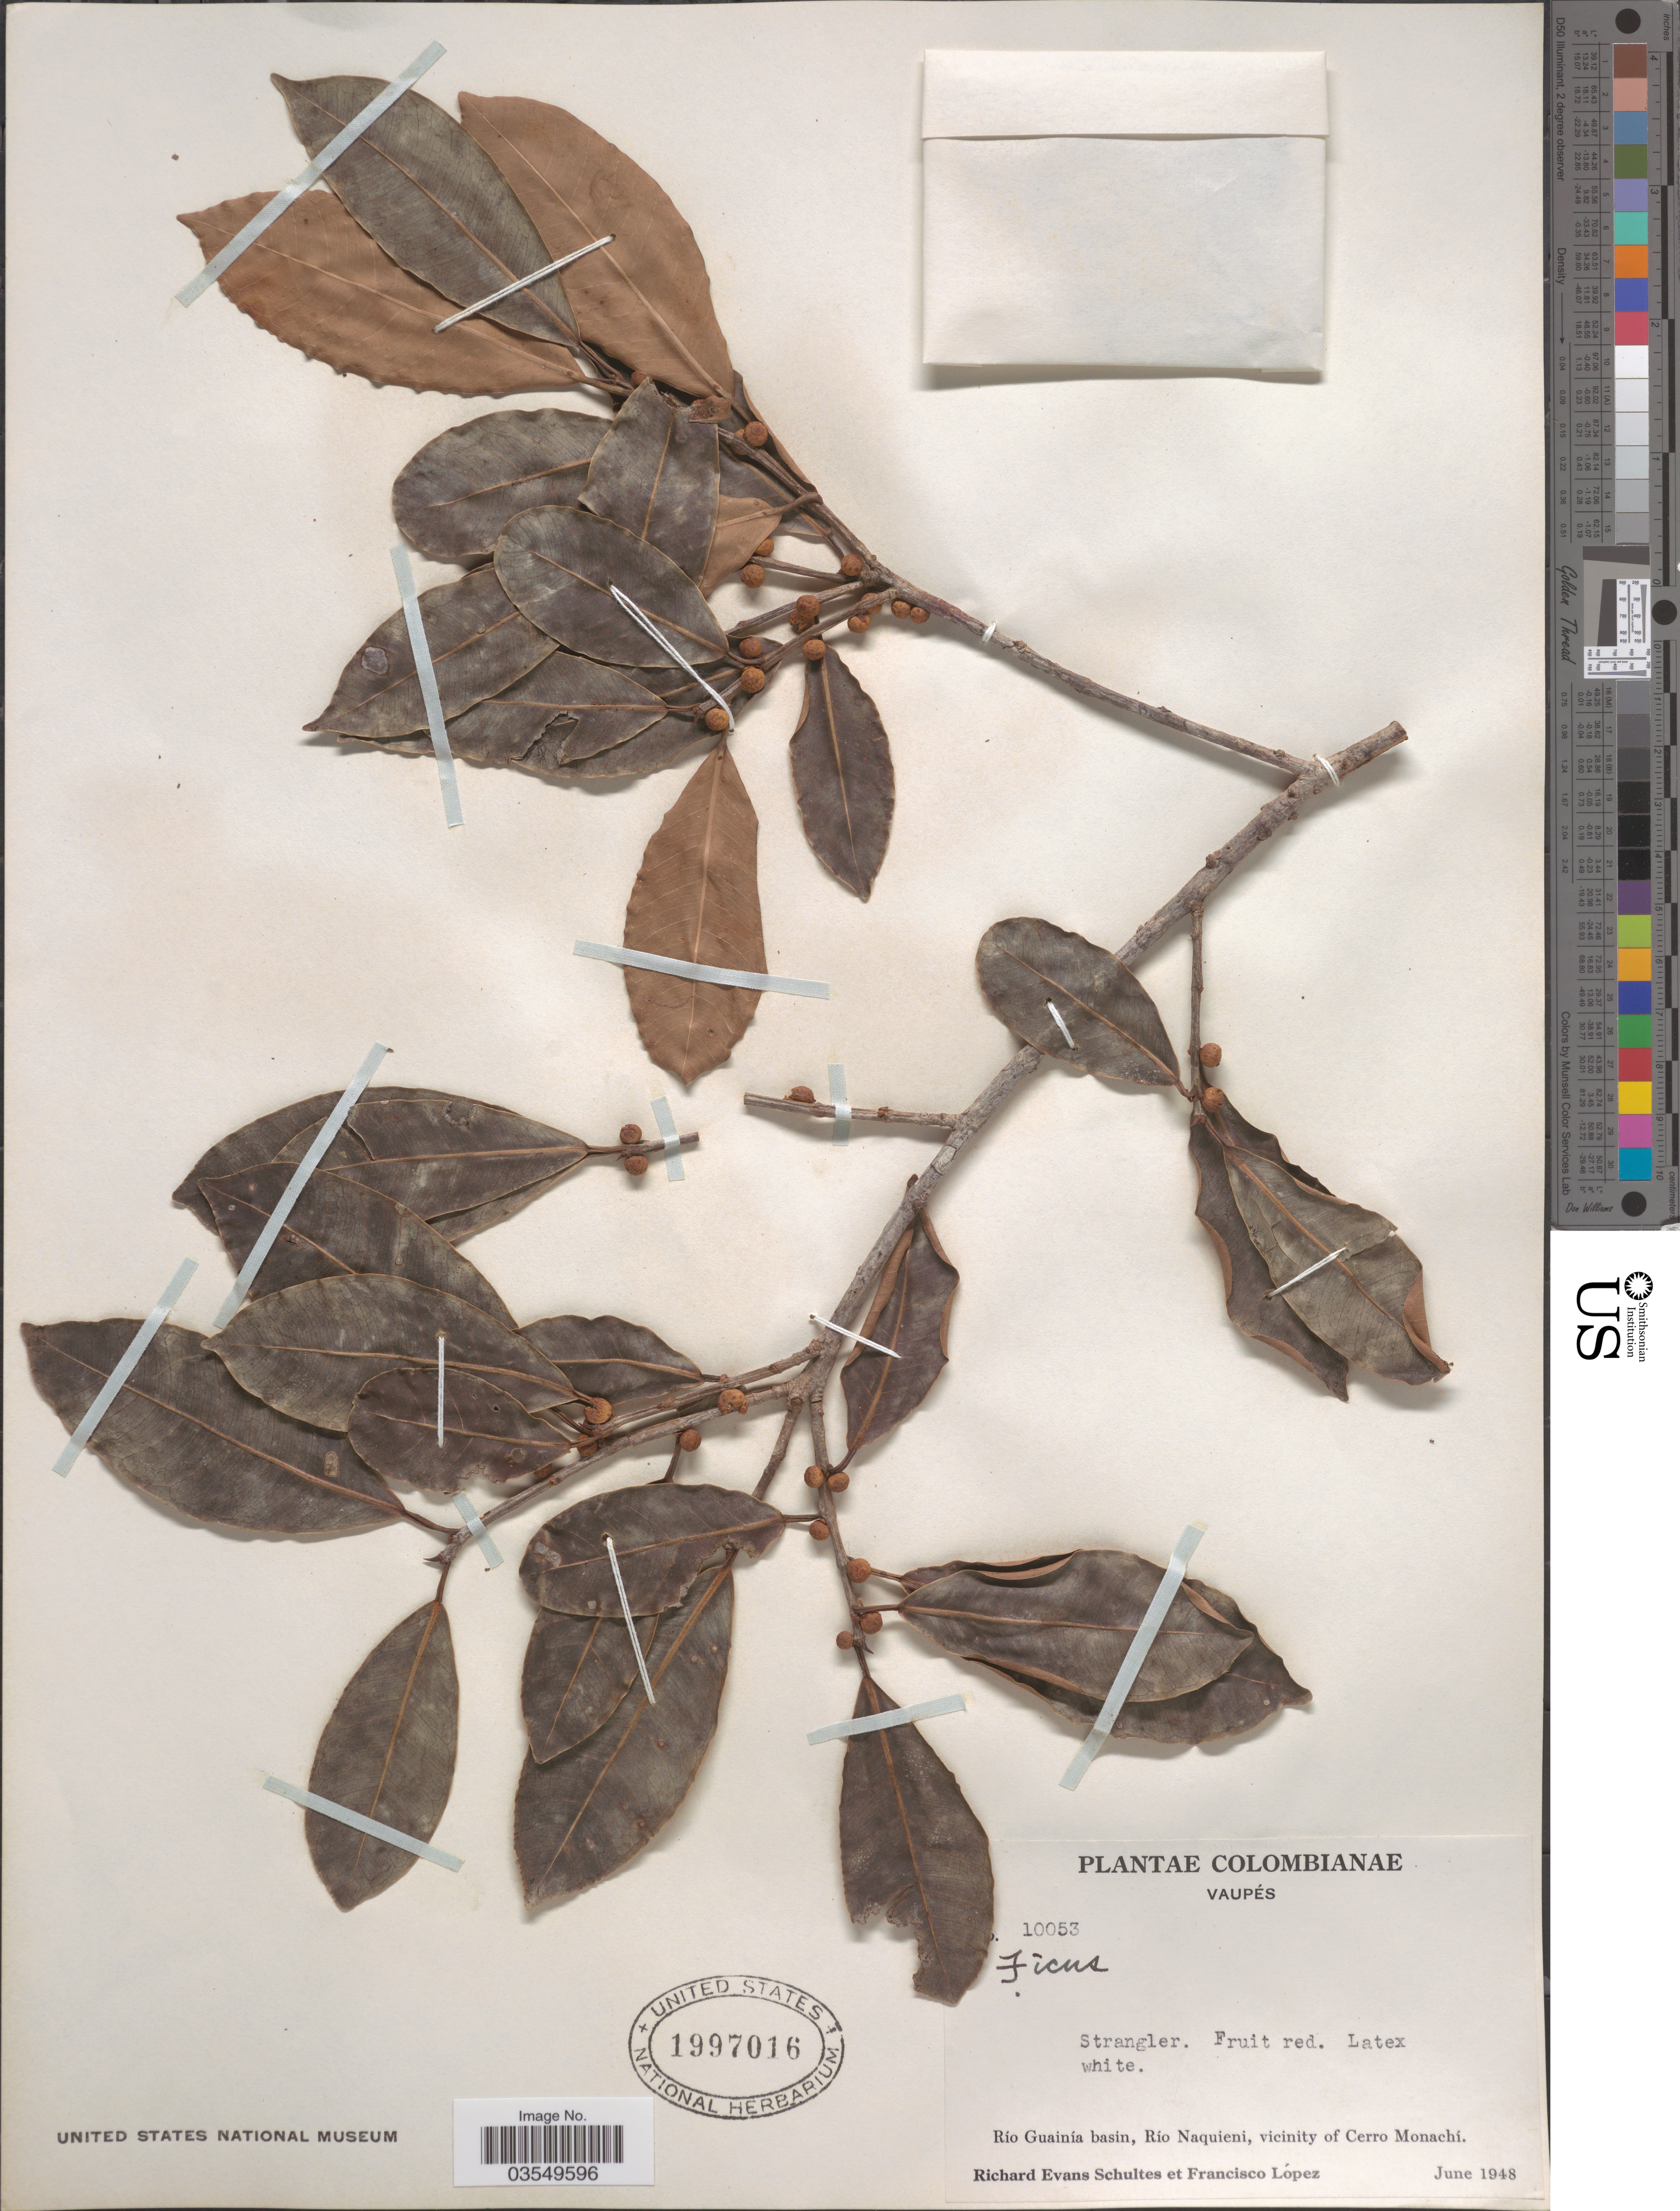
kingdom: Plantae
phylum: Tracheophyta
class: Magnoliopsida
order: Rosales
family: Moraceae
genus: Ficus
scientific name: Ficus mathewsii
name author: (Miq.) Miq.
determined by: Mitidieri, Nicole, (WIS), University of Wisconsin - Madison (UNITED STATES)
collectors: R. E. Schultes & F. Lopéz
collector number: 10053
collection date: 1948-06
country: Colombia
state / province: Vaupés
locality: Río Guainía basin, Río Naquieni, vicinity of Cerro Monachí.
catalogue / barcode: US 1997016